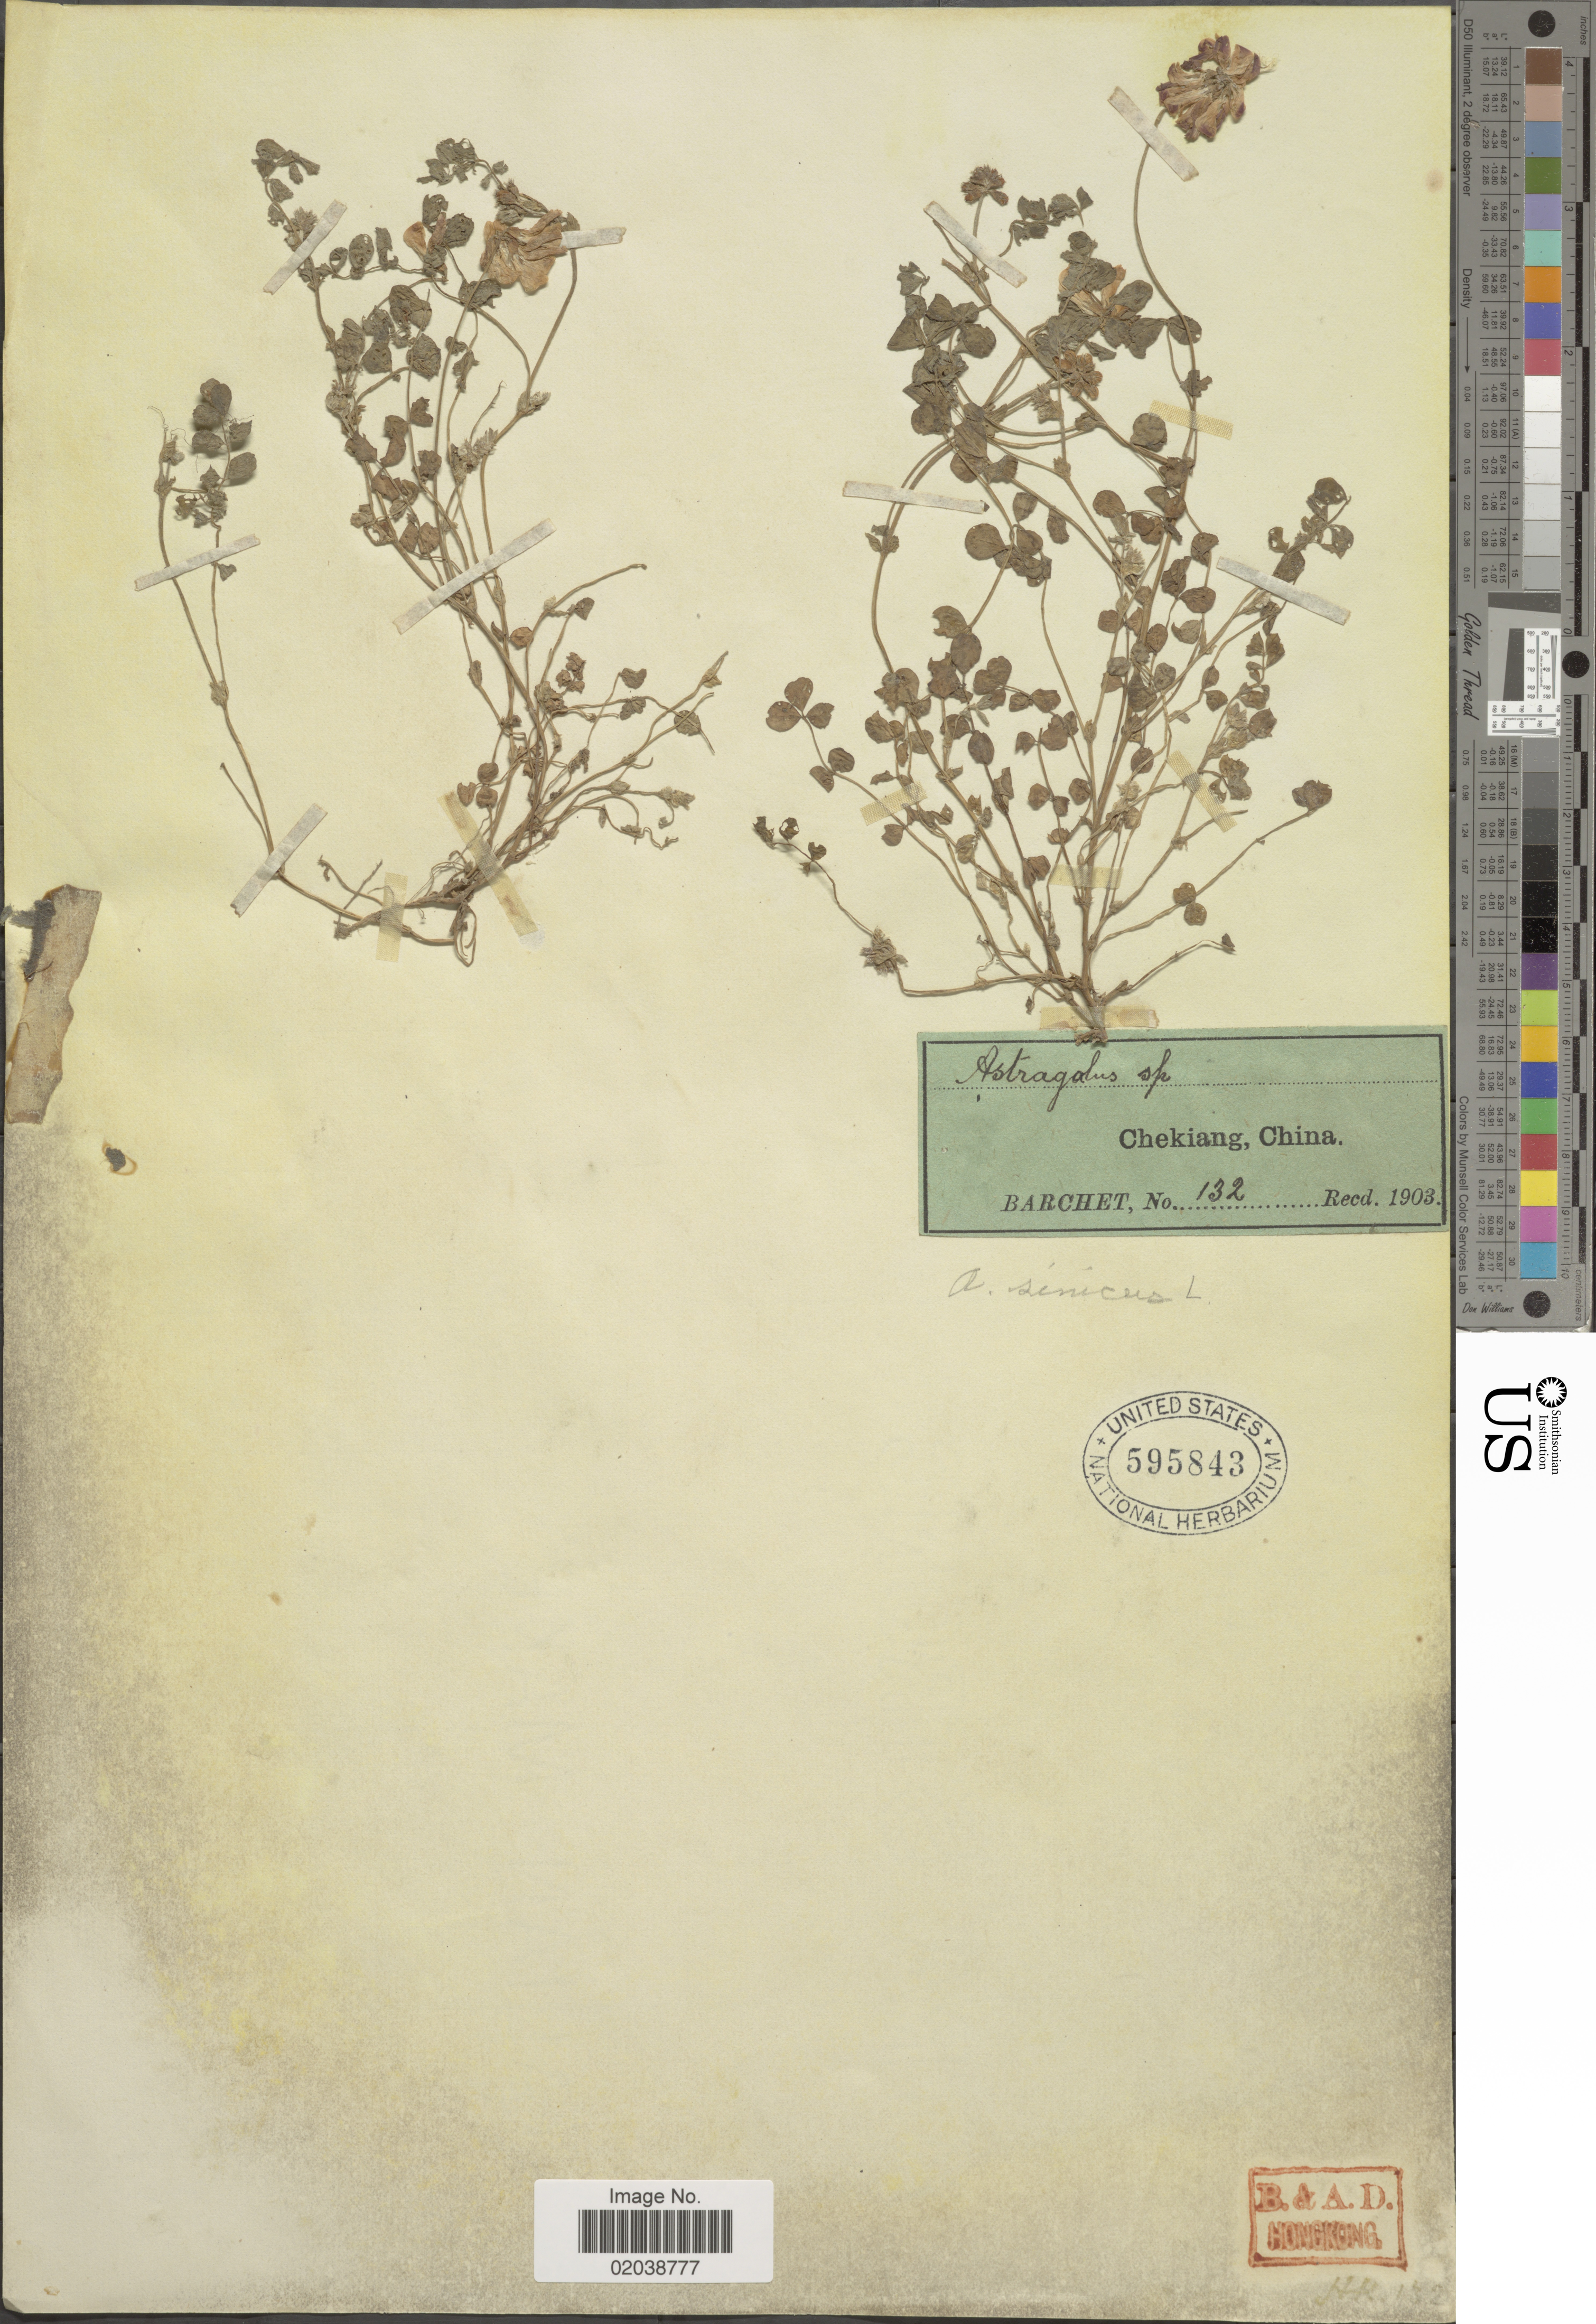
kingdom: Plantae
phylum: Tracheophyta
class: Magnoliopsida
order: Fabales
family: Fabaceae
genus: Astragalus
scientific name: Astragalus sinicus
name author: L.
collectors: Barchet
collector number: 132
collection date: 1903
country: China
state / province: Zhejiang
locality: Chekiang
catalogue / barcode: US 595843